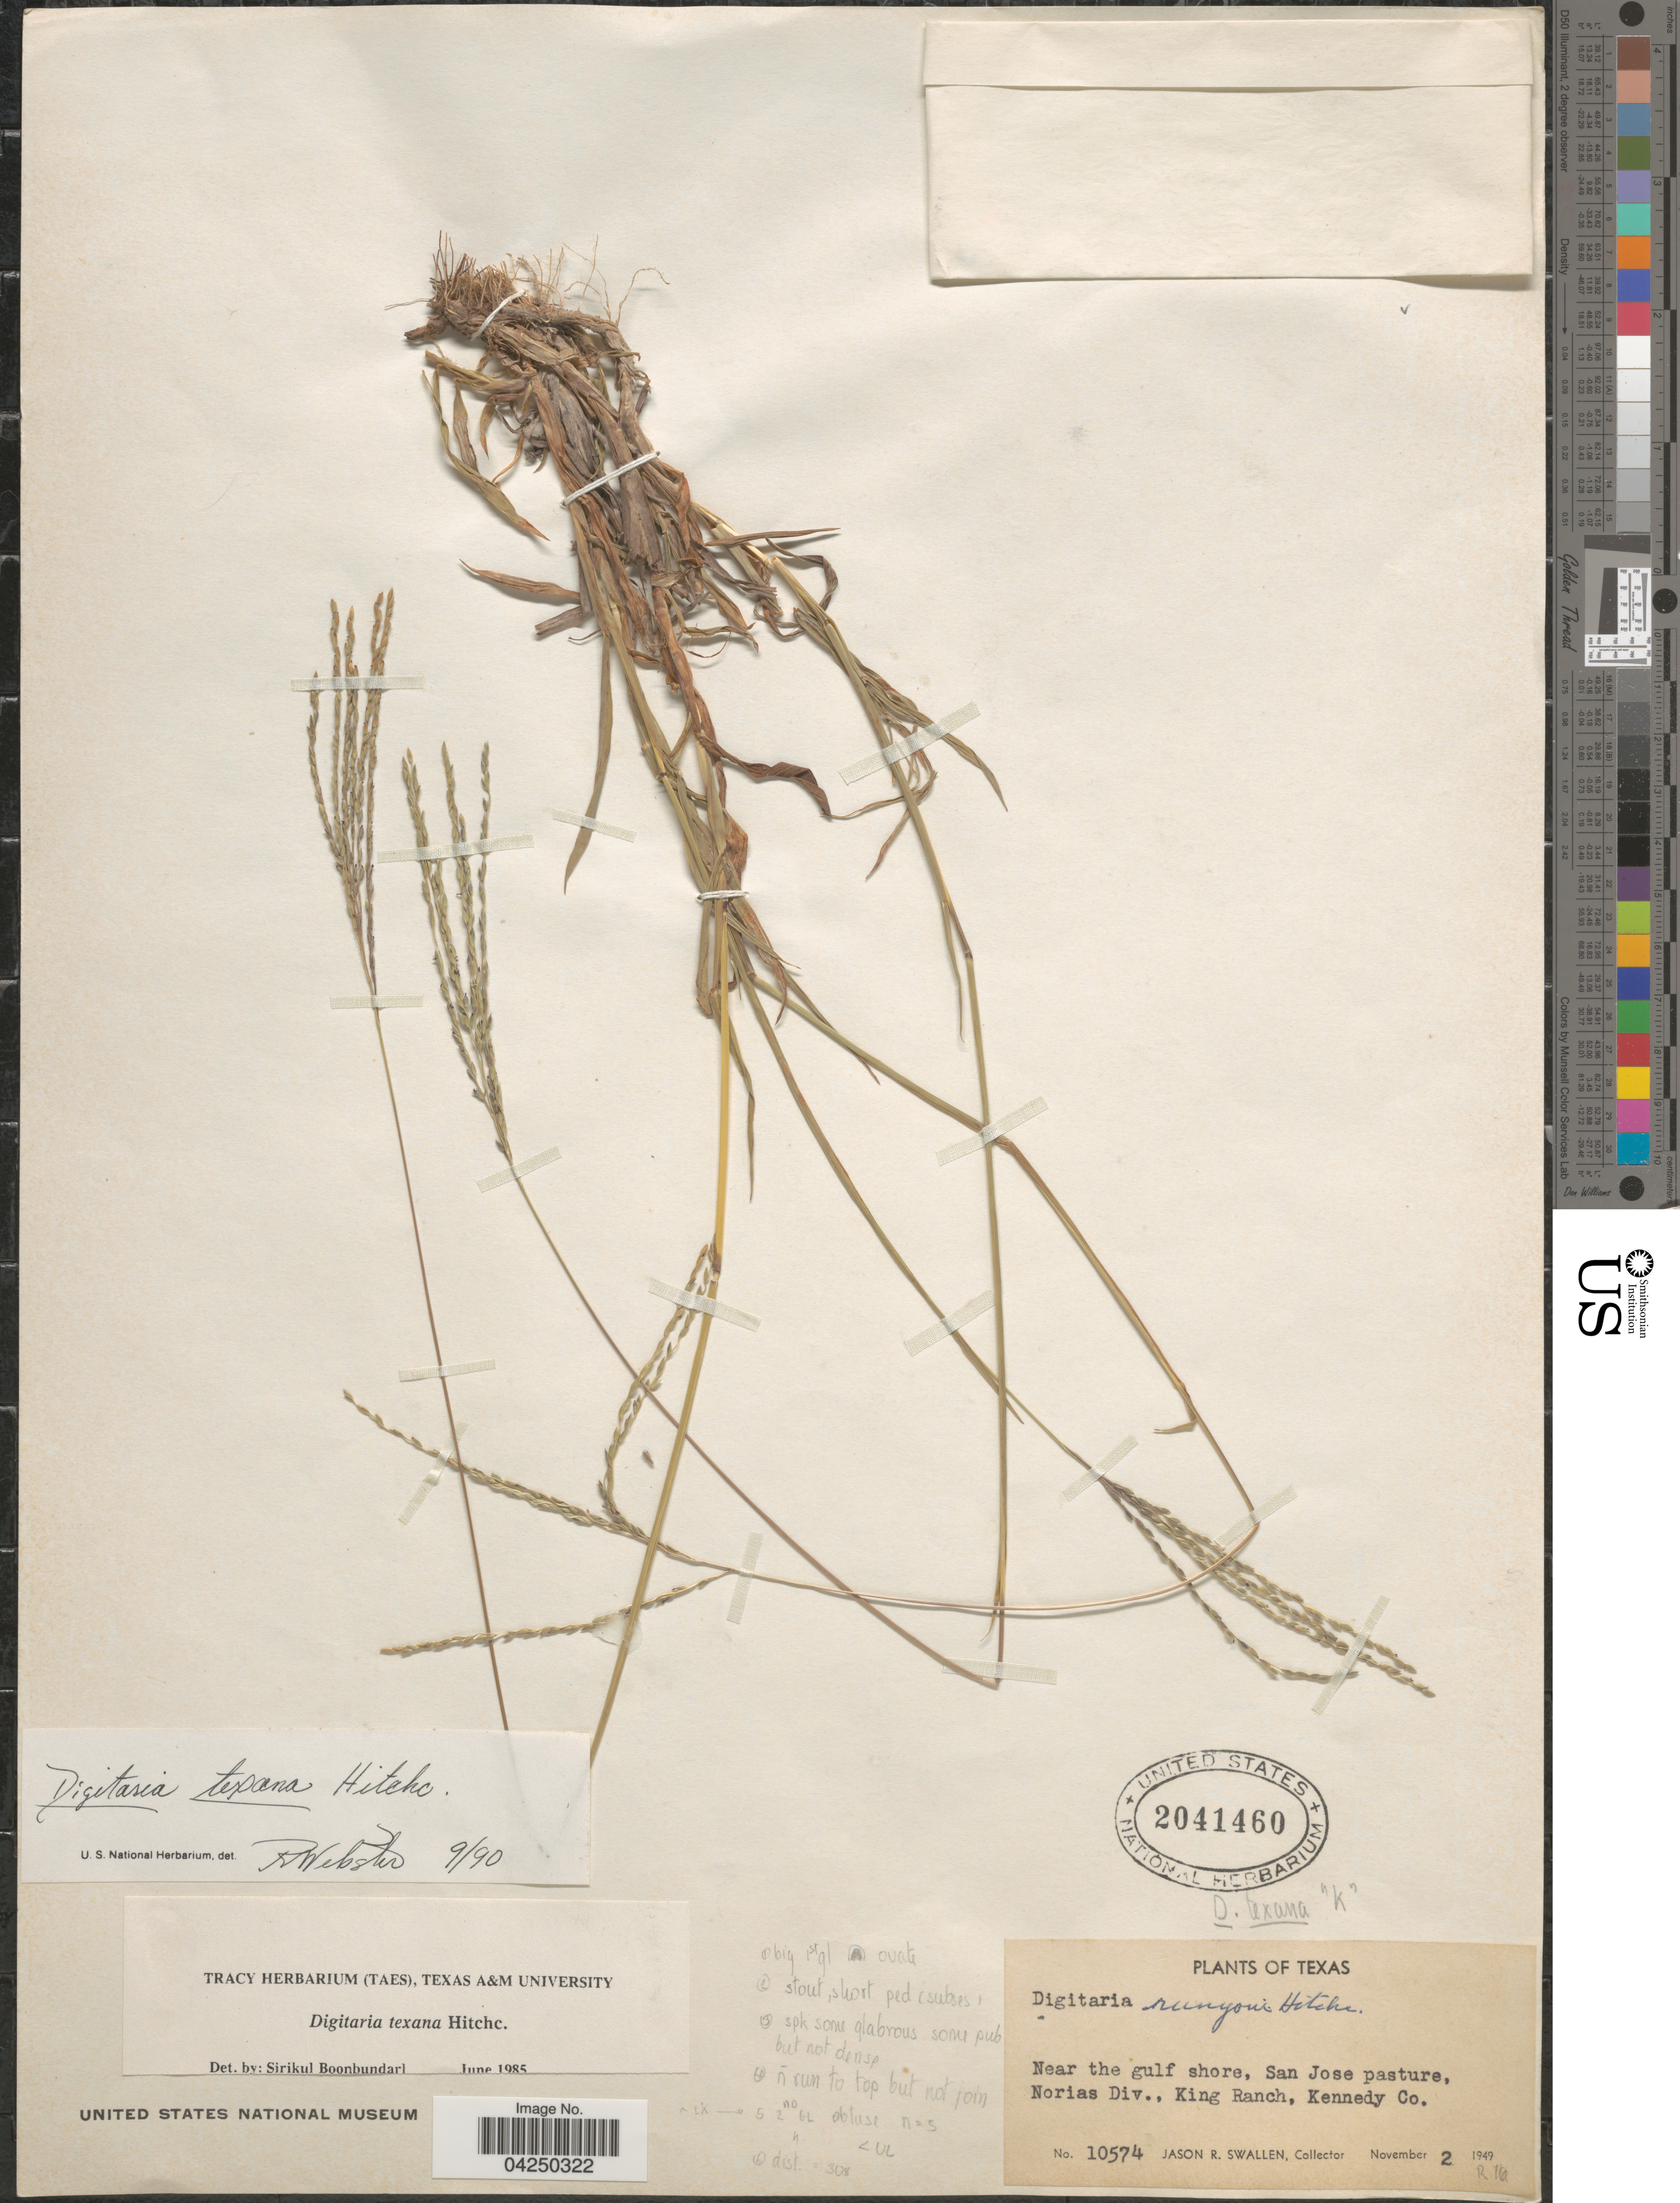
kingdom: Plantae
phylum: Tracheophyta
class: Liliopsida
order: Poales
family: Poaceae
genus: Digitaria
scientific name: Digitaria texana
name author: Hitchc.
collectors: J. R. Swallen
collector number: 10574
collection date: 1949-11-02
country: United States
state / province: Texas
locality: Near the gulf shore, San Jose pasture, Norias Div., King Ranch, Kennedy Co.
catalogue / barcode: US 2041460